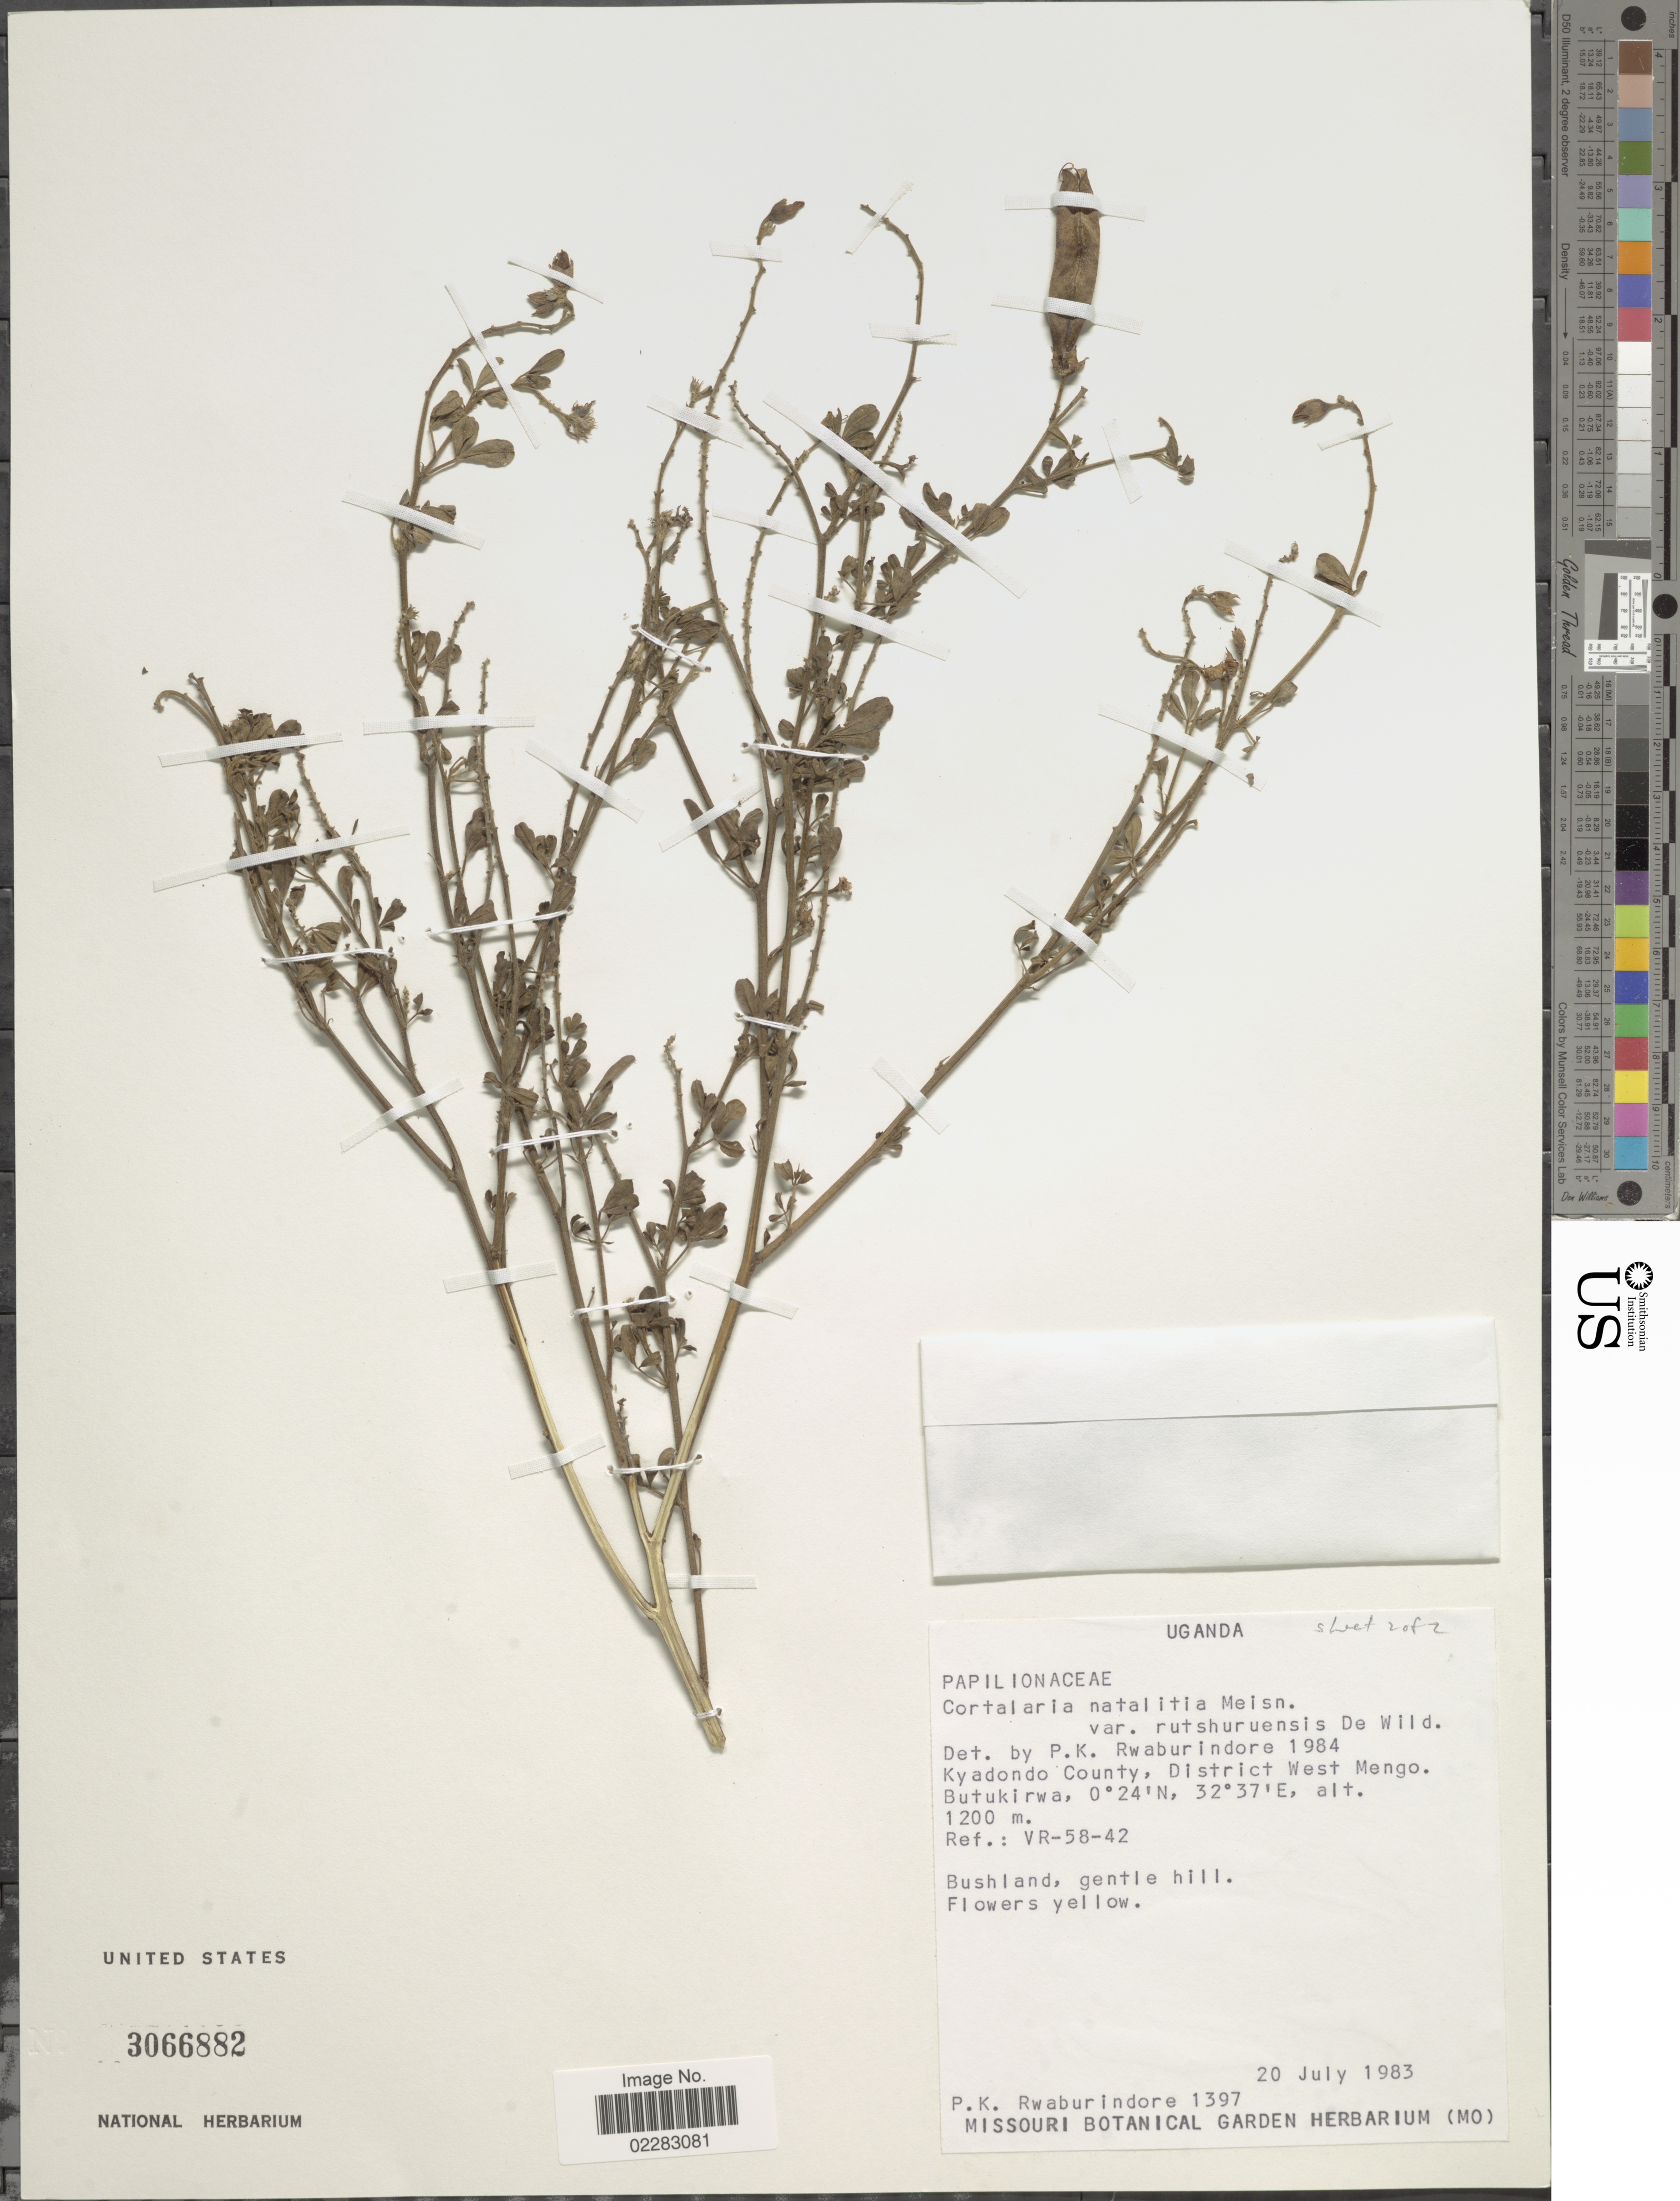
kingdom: Plantae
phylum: Tracheophyta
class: Magnoliopsida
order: Fabales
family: Fabaceae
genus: Crotalaria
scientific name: Crotalaria natalitia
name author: Meisn.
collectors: P. Rwaburindore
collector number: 1397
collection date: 1983-07-20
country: Uganda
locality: Kyadondo County, District West Mengo, Butukirwa.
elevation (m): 1200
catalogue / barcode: US 3066882